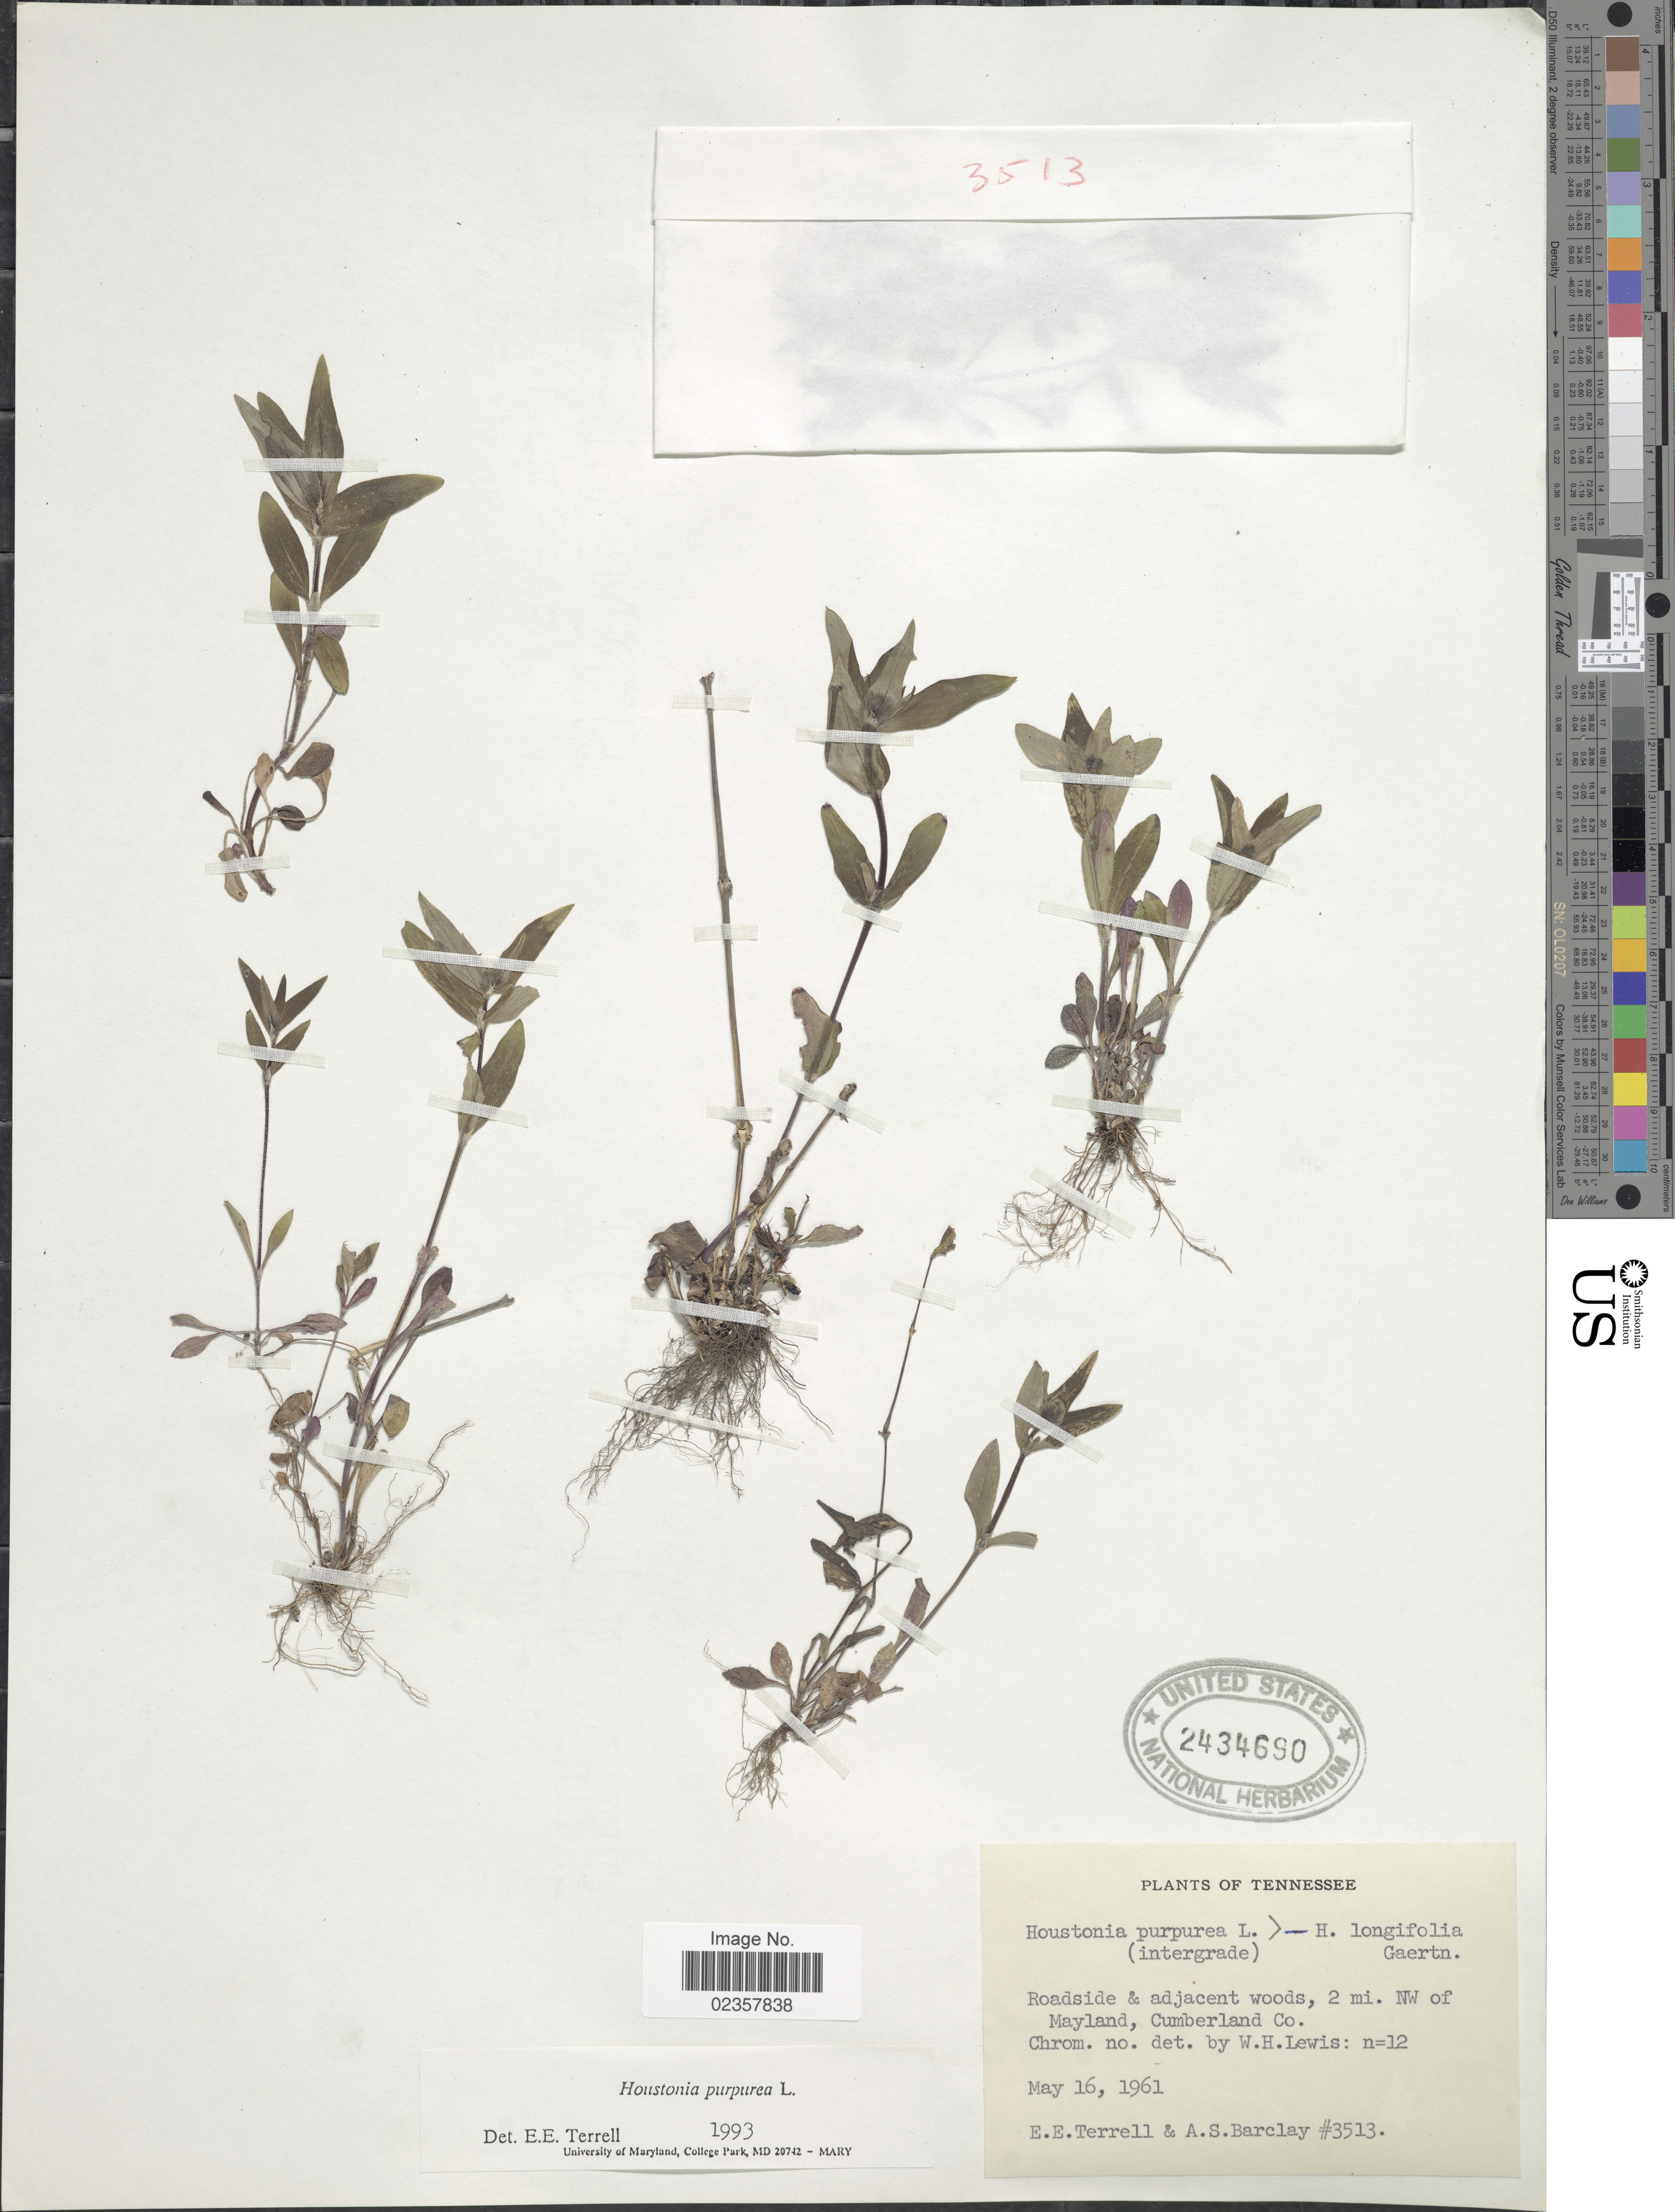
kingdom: Plantae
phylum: Tracheophyta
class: Magnoliopsida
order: Gentianales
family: Rubiaceae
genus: Houstonia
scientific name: Houstonia purpurea var. purpurea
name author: L.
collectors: E. E. Terrell & A. S. Barclay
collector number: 3513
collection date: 1961-05-16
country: United States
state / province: Tennessee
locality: Roadside & adjacent woods, 2 mi . NW of Mayland, Cumberland Co.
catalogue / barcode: US 2434690